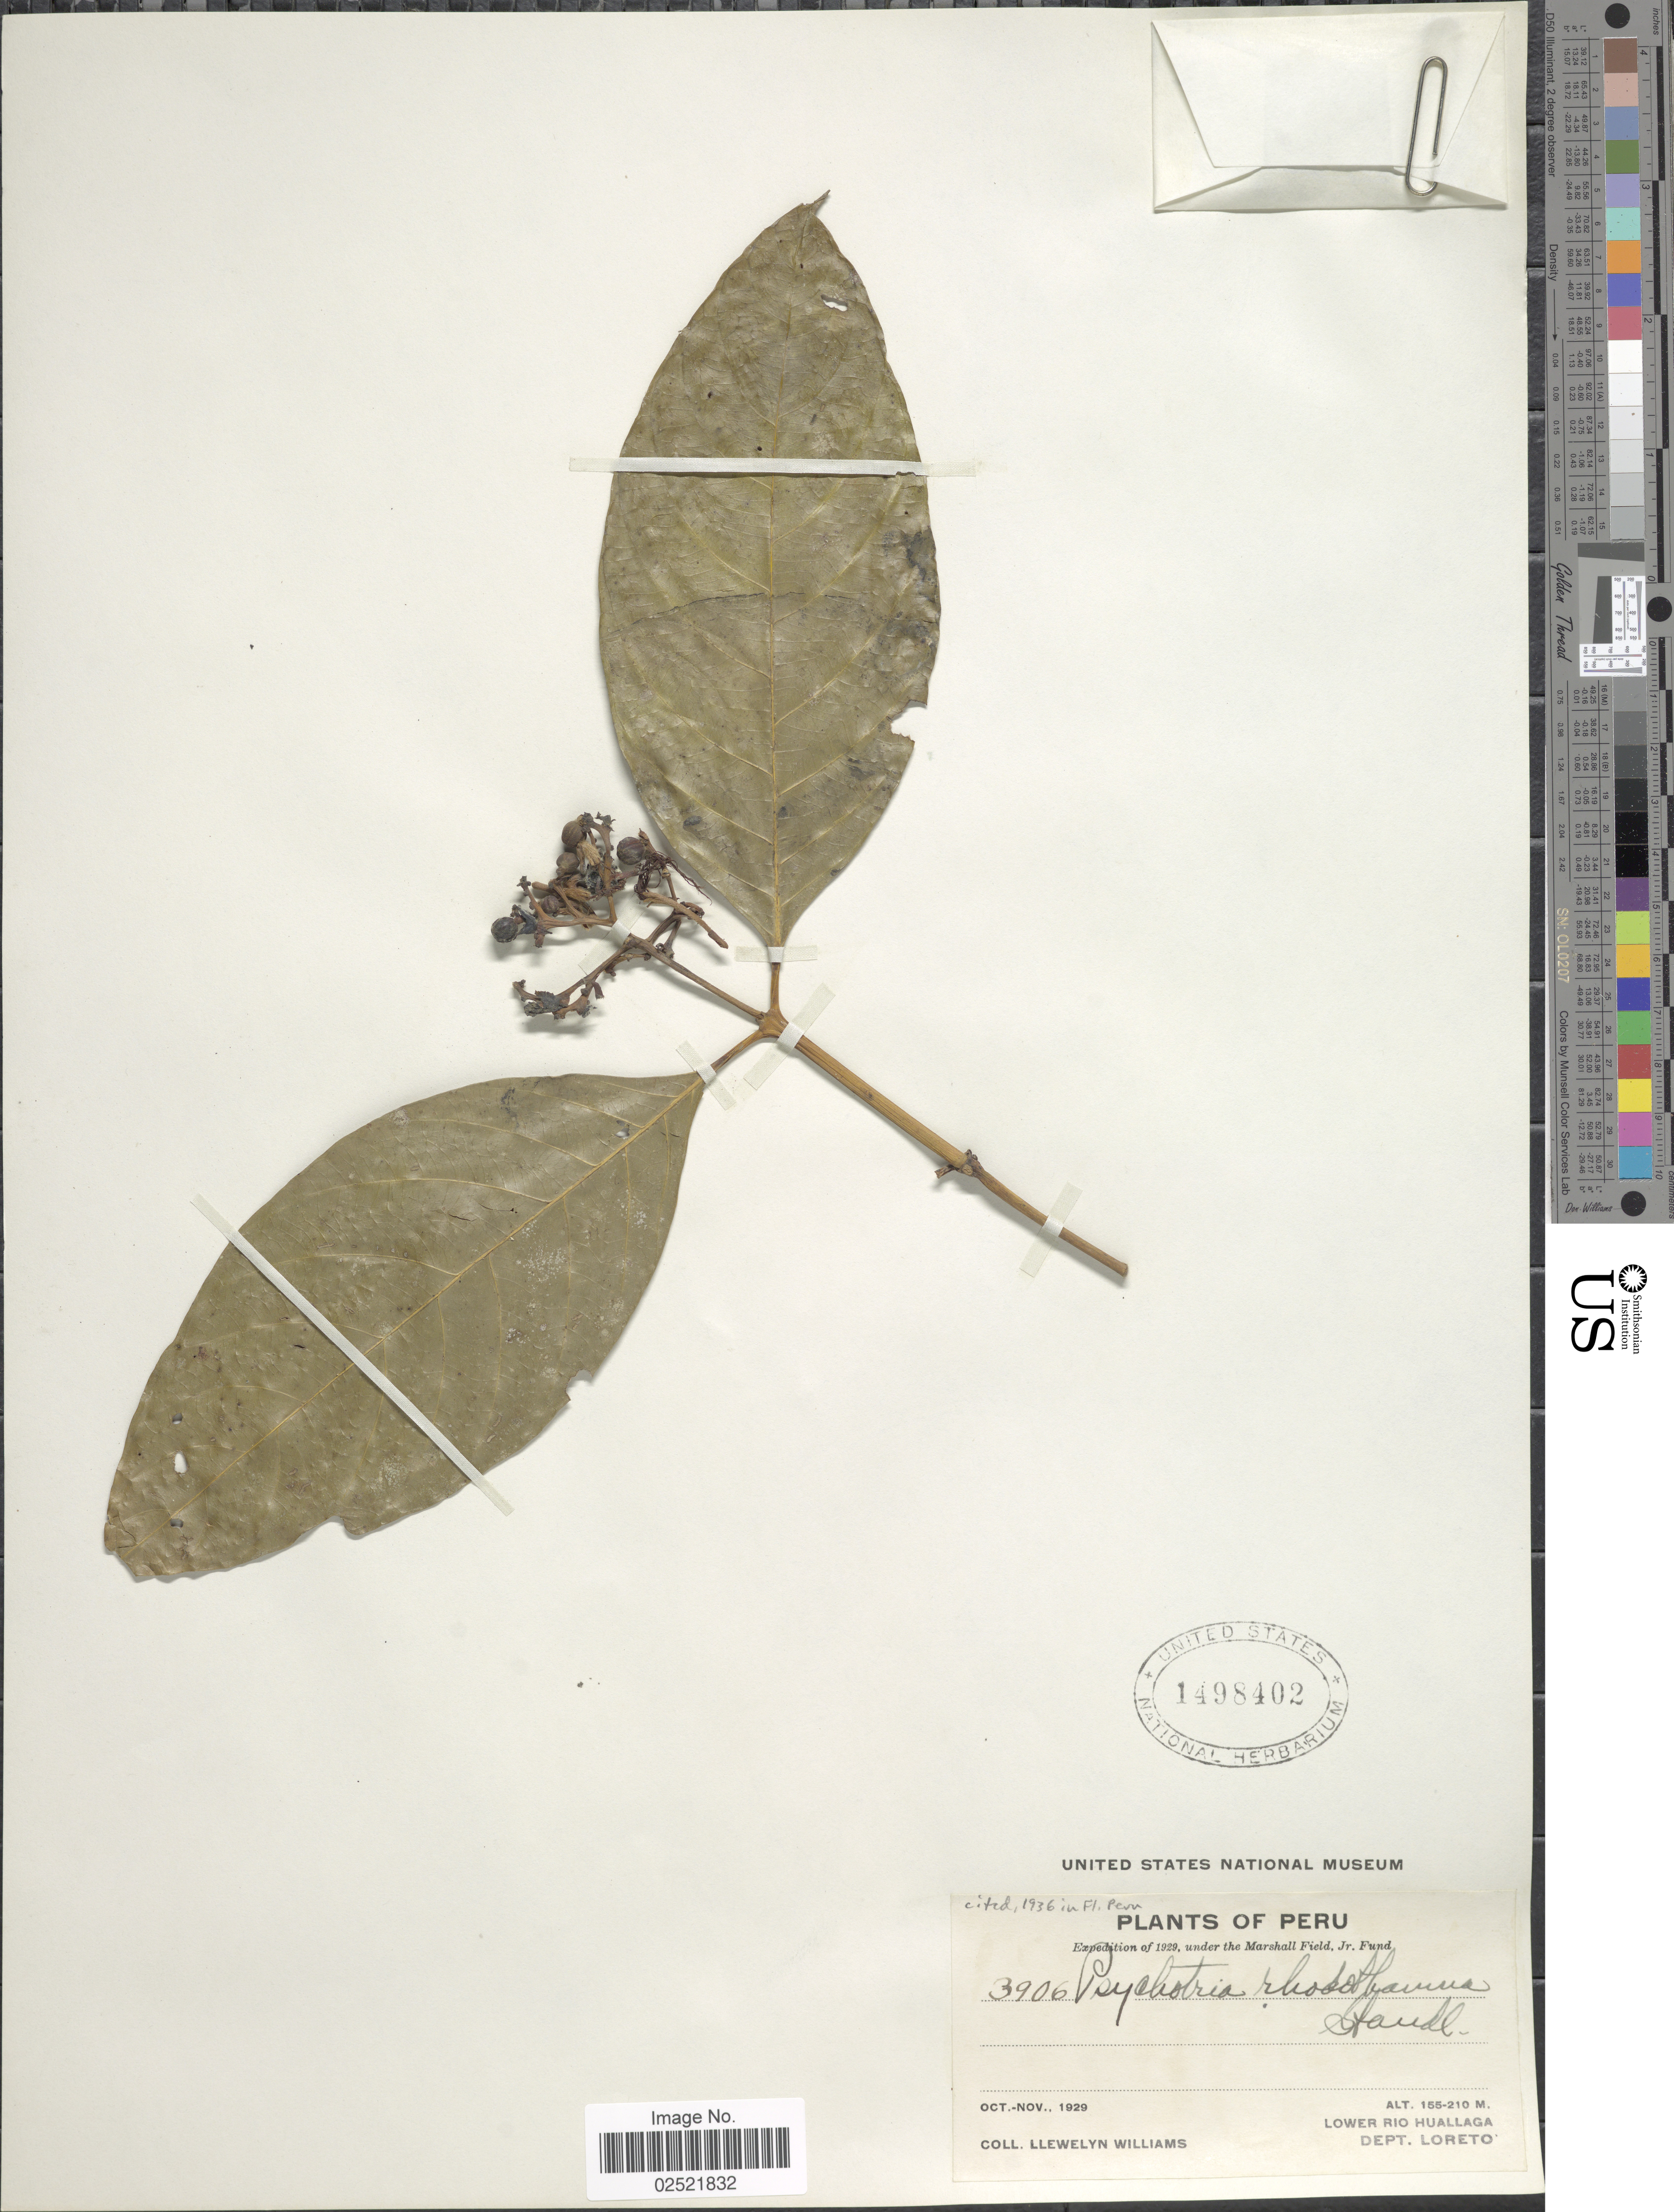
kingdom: Plantae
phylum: Tracheophyta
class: Magnoliopsida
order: Gentianales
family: Rubiaceae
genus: Psychotria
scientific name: Psychotria rhodothamna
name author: Standl.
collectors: Ll. Williams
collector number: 3906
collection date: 1929-10/1929-11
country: Peru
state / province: Loreto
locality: Lower Rio Huallaga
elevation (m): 155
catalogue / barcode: US 1498402